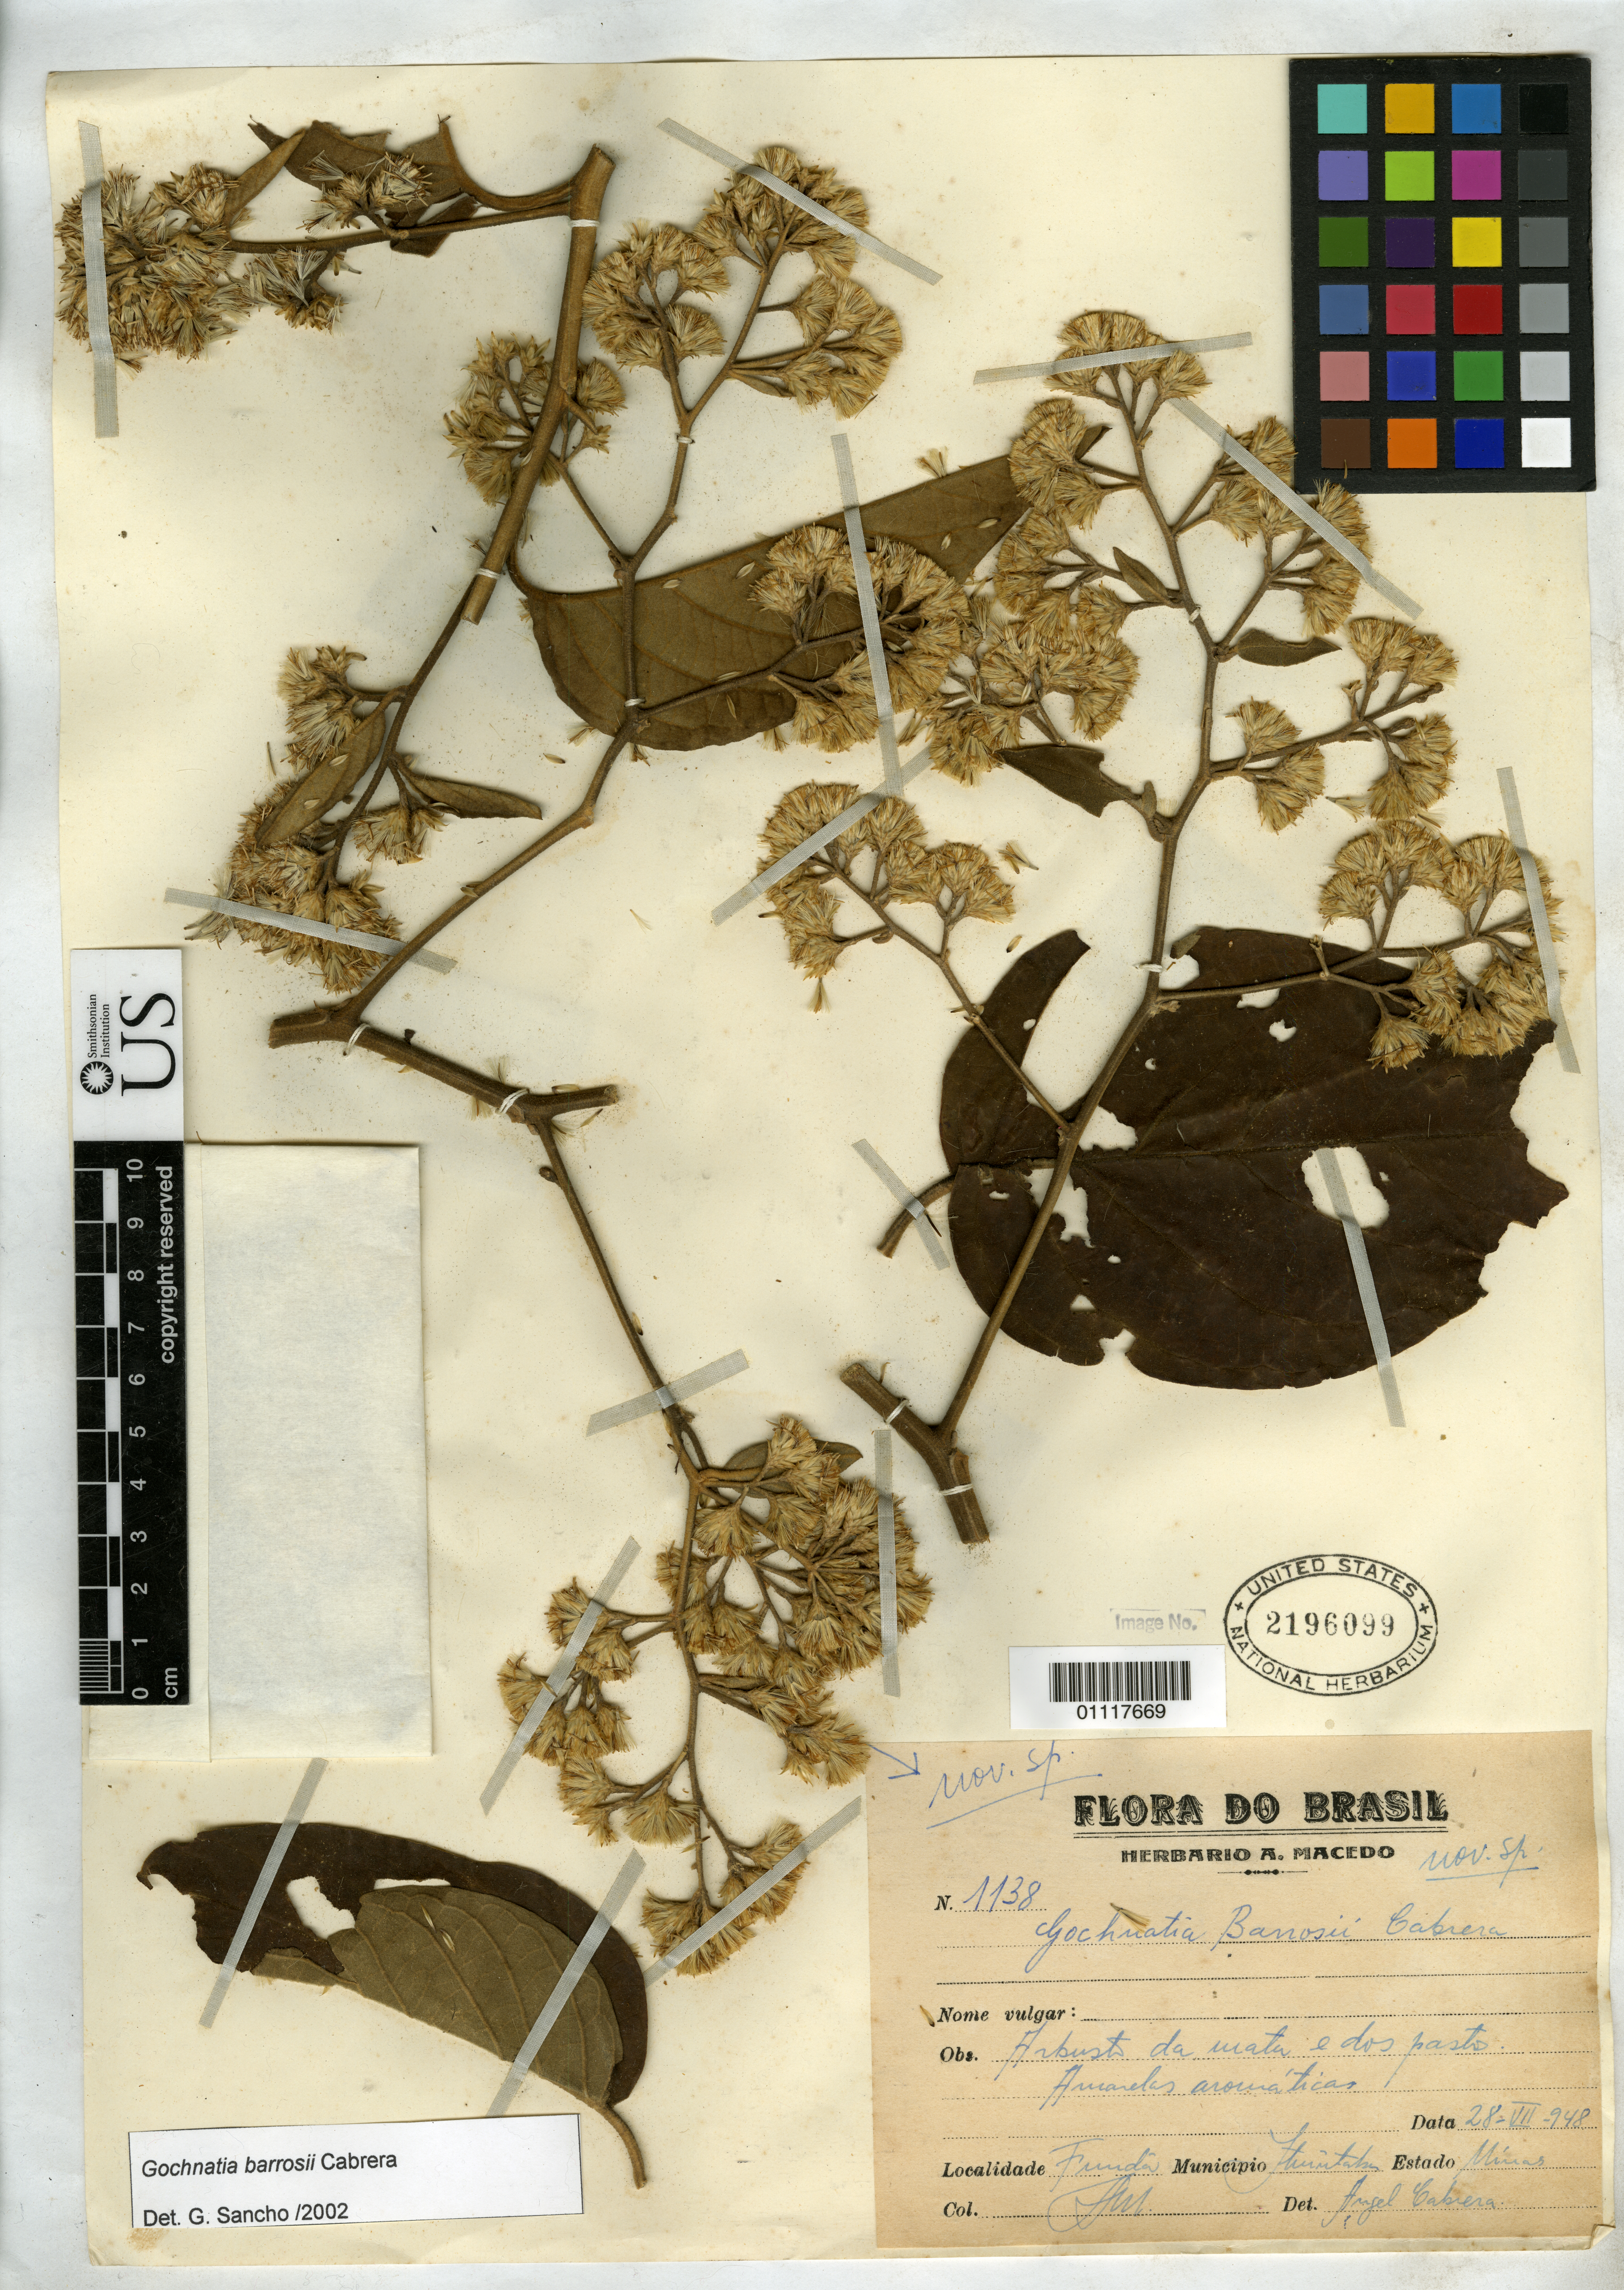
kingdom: Plantae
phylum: Tracheophyta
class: Magnoliopsida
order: Asterales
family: Asteraceae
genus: Gochnatia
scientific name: Gochnatia barrosii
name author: Cabrera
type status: Isotype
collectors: A. Macedo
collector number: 1138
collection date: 1948-07-28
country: Brazil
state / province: Minas Gerais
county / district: Ituiutaba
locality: Fundas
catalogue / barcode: US 2196099